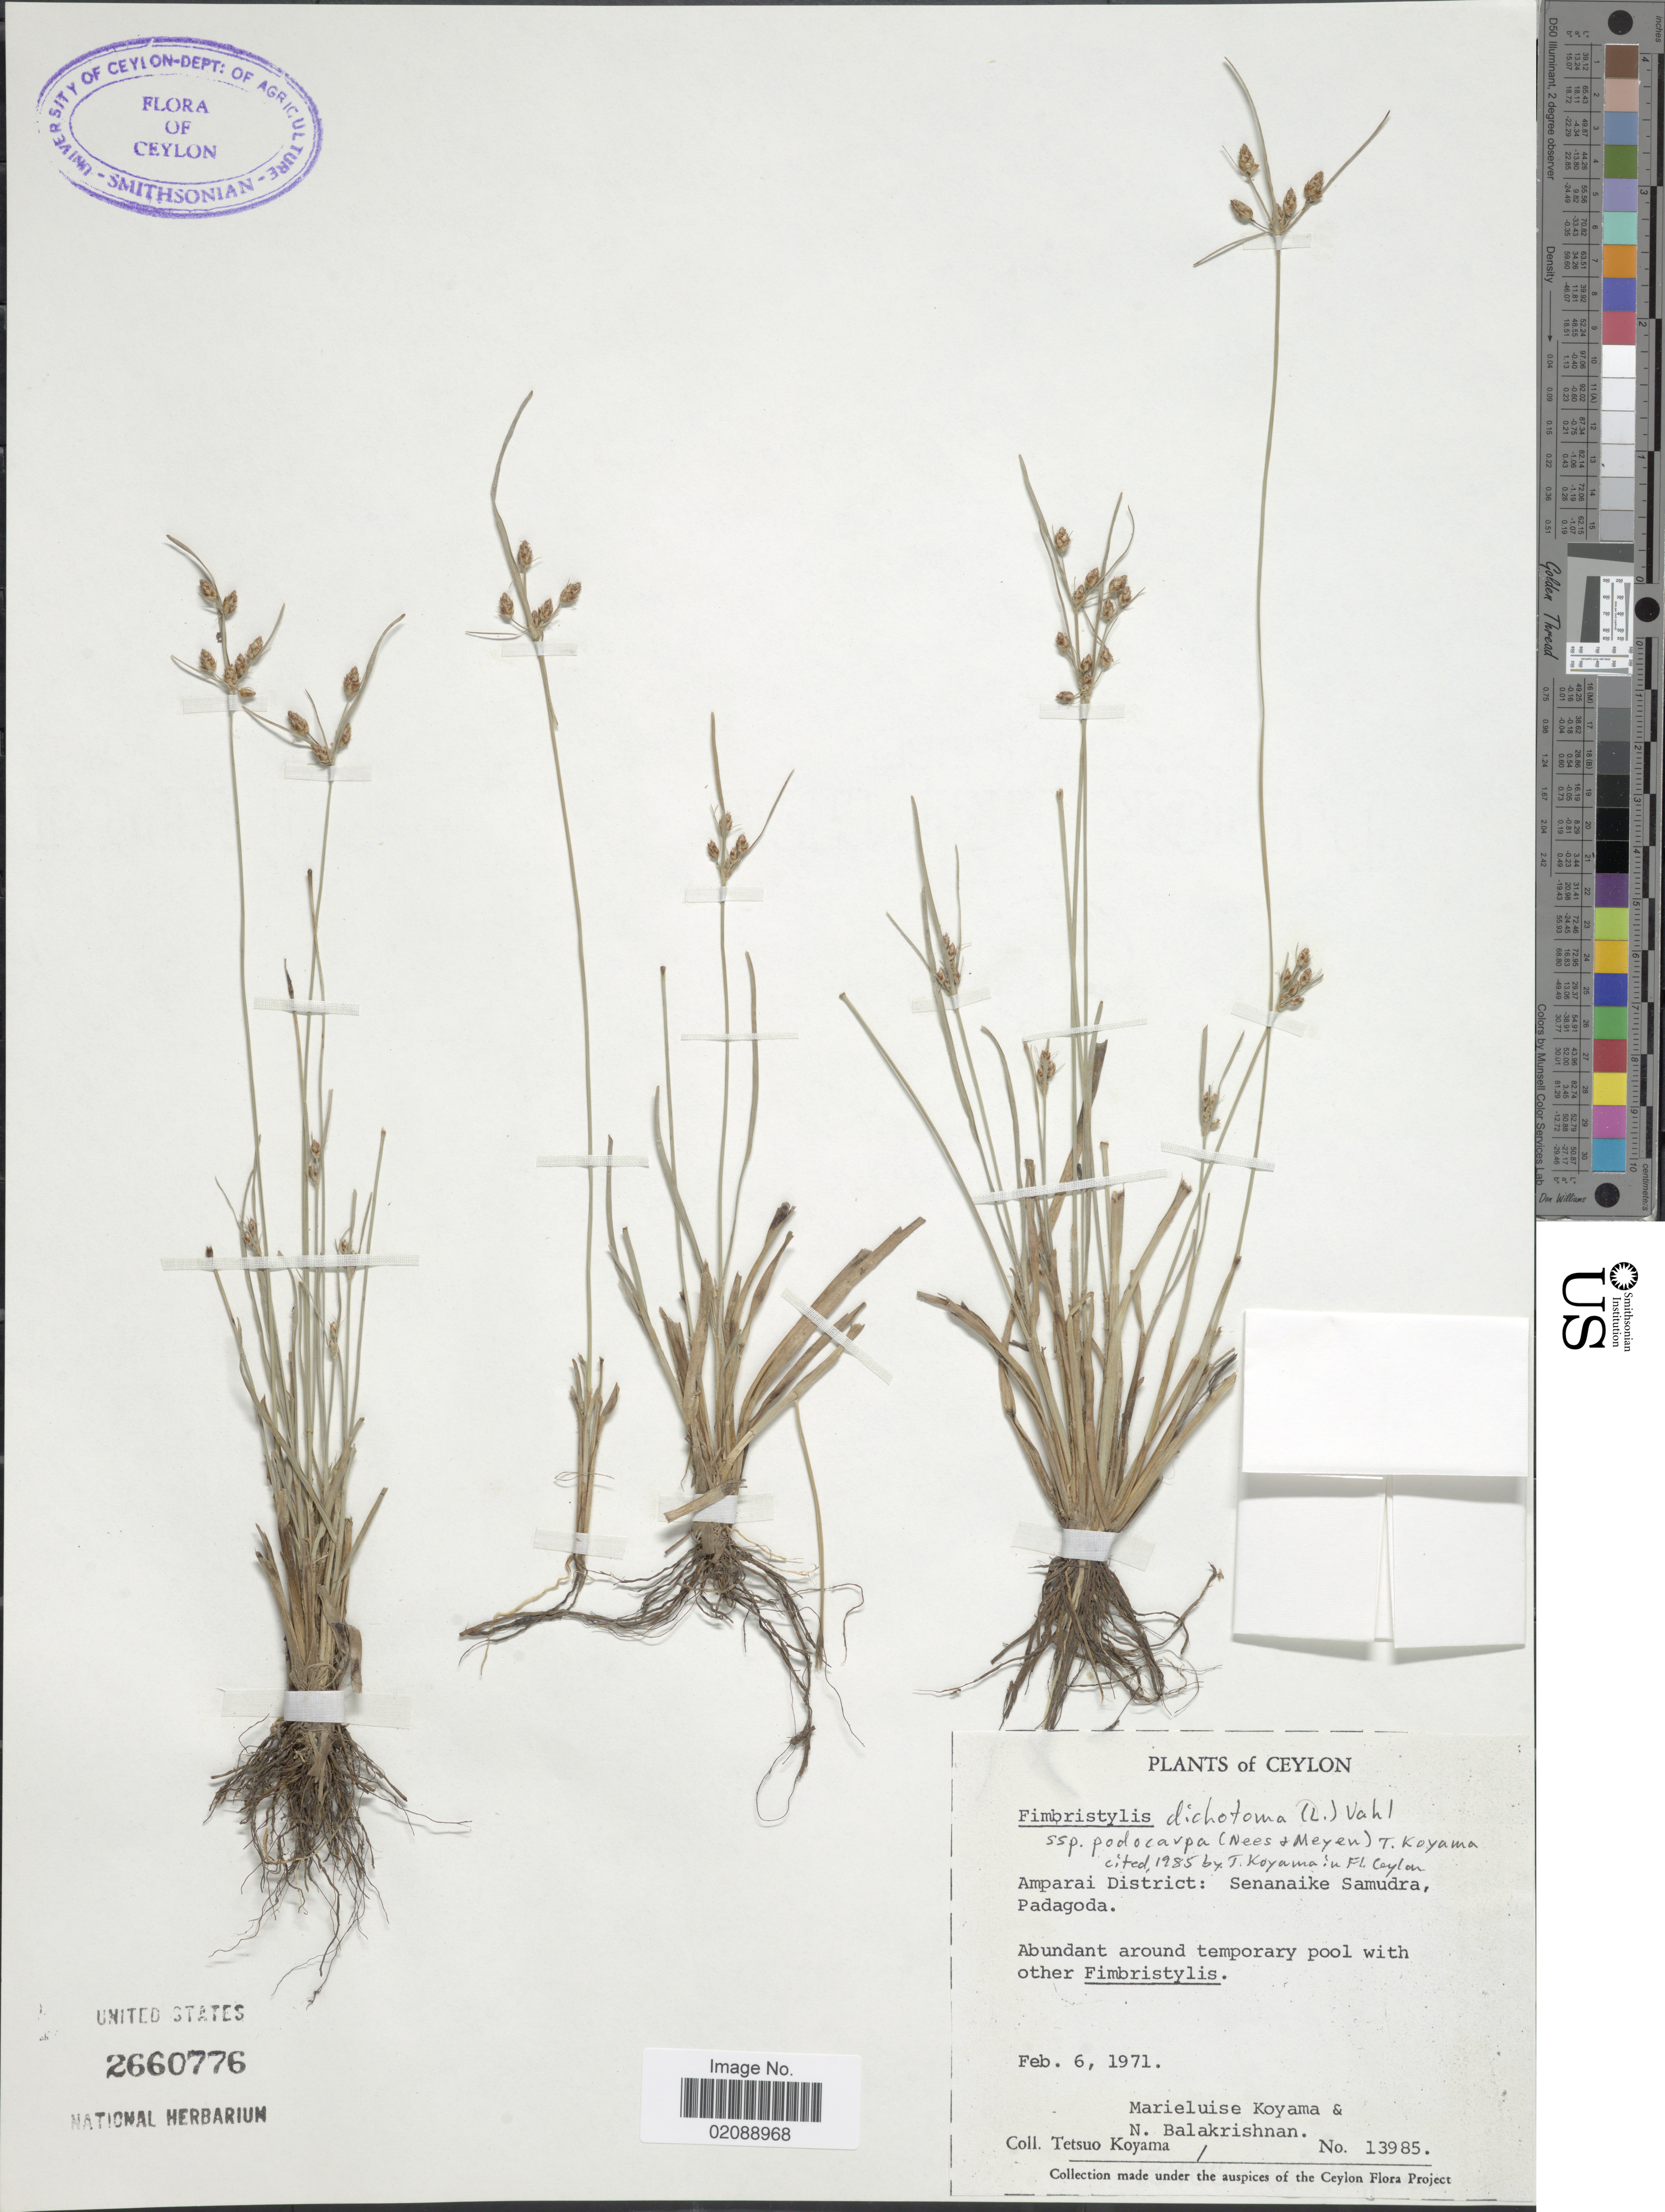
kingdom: Plantae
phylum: Tracheophyta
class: Liliopsida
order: Poales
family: Cyperaceae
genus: Fimbristylis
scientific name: Fimbristylis dichotoma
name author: (L.) Vahl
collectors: M. Koyama, N. Balakrishnan & T. Koyama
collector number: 13985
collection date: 1971-02-06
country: Sri Lanka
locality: Ceylon, Amparai District: Senanaike Samudra, Padagoda, abundant around temporary pool.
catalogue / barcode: US 2660776